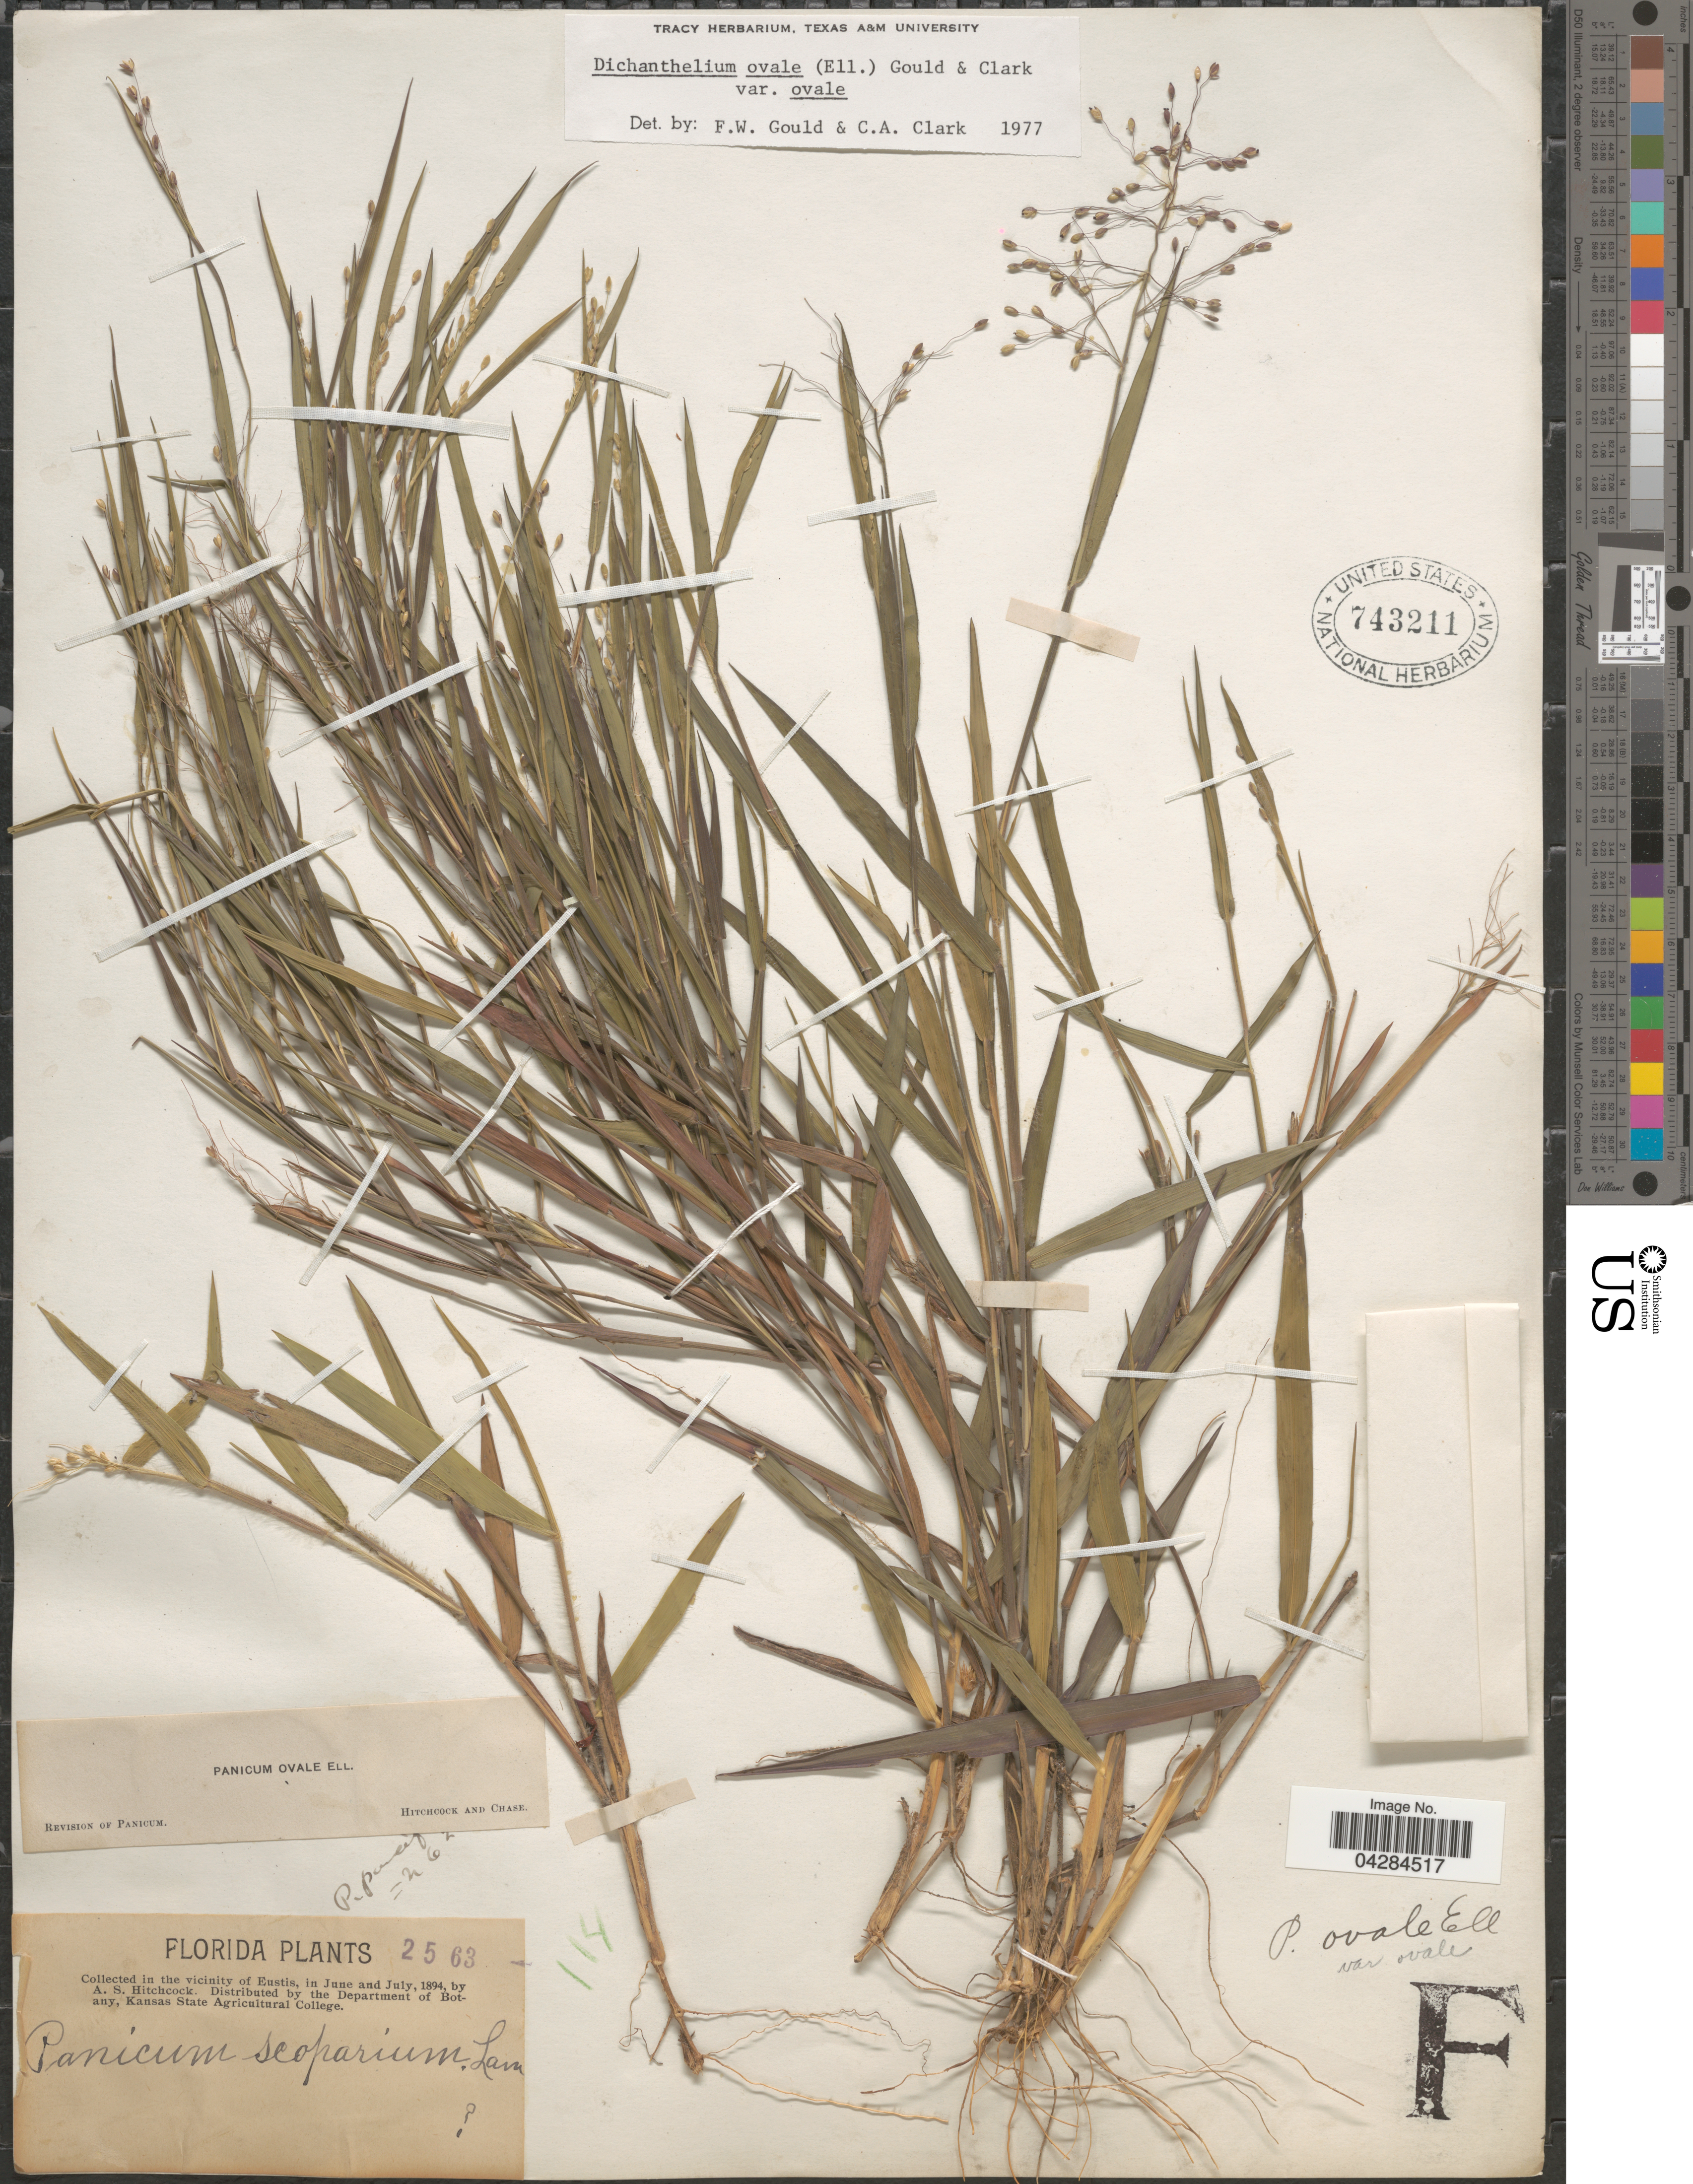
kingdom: Plantae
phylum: Tracheophyta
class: Liliopsida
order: Poales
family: Poaceae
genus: Dichanthelium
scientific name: Dichanthelium ovale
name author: (Elliott) Gould & C.A. Clark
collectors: A. S. Hitchcock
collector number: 2563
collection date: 1894-06/1894-07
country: United States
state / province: Florida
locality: In the vicinity of Eustis.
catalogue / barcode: US 743211